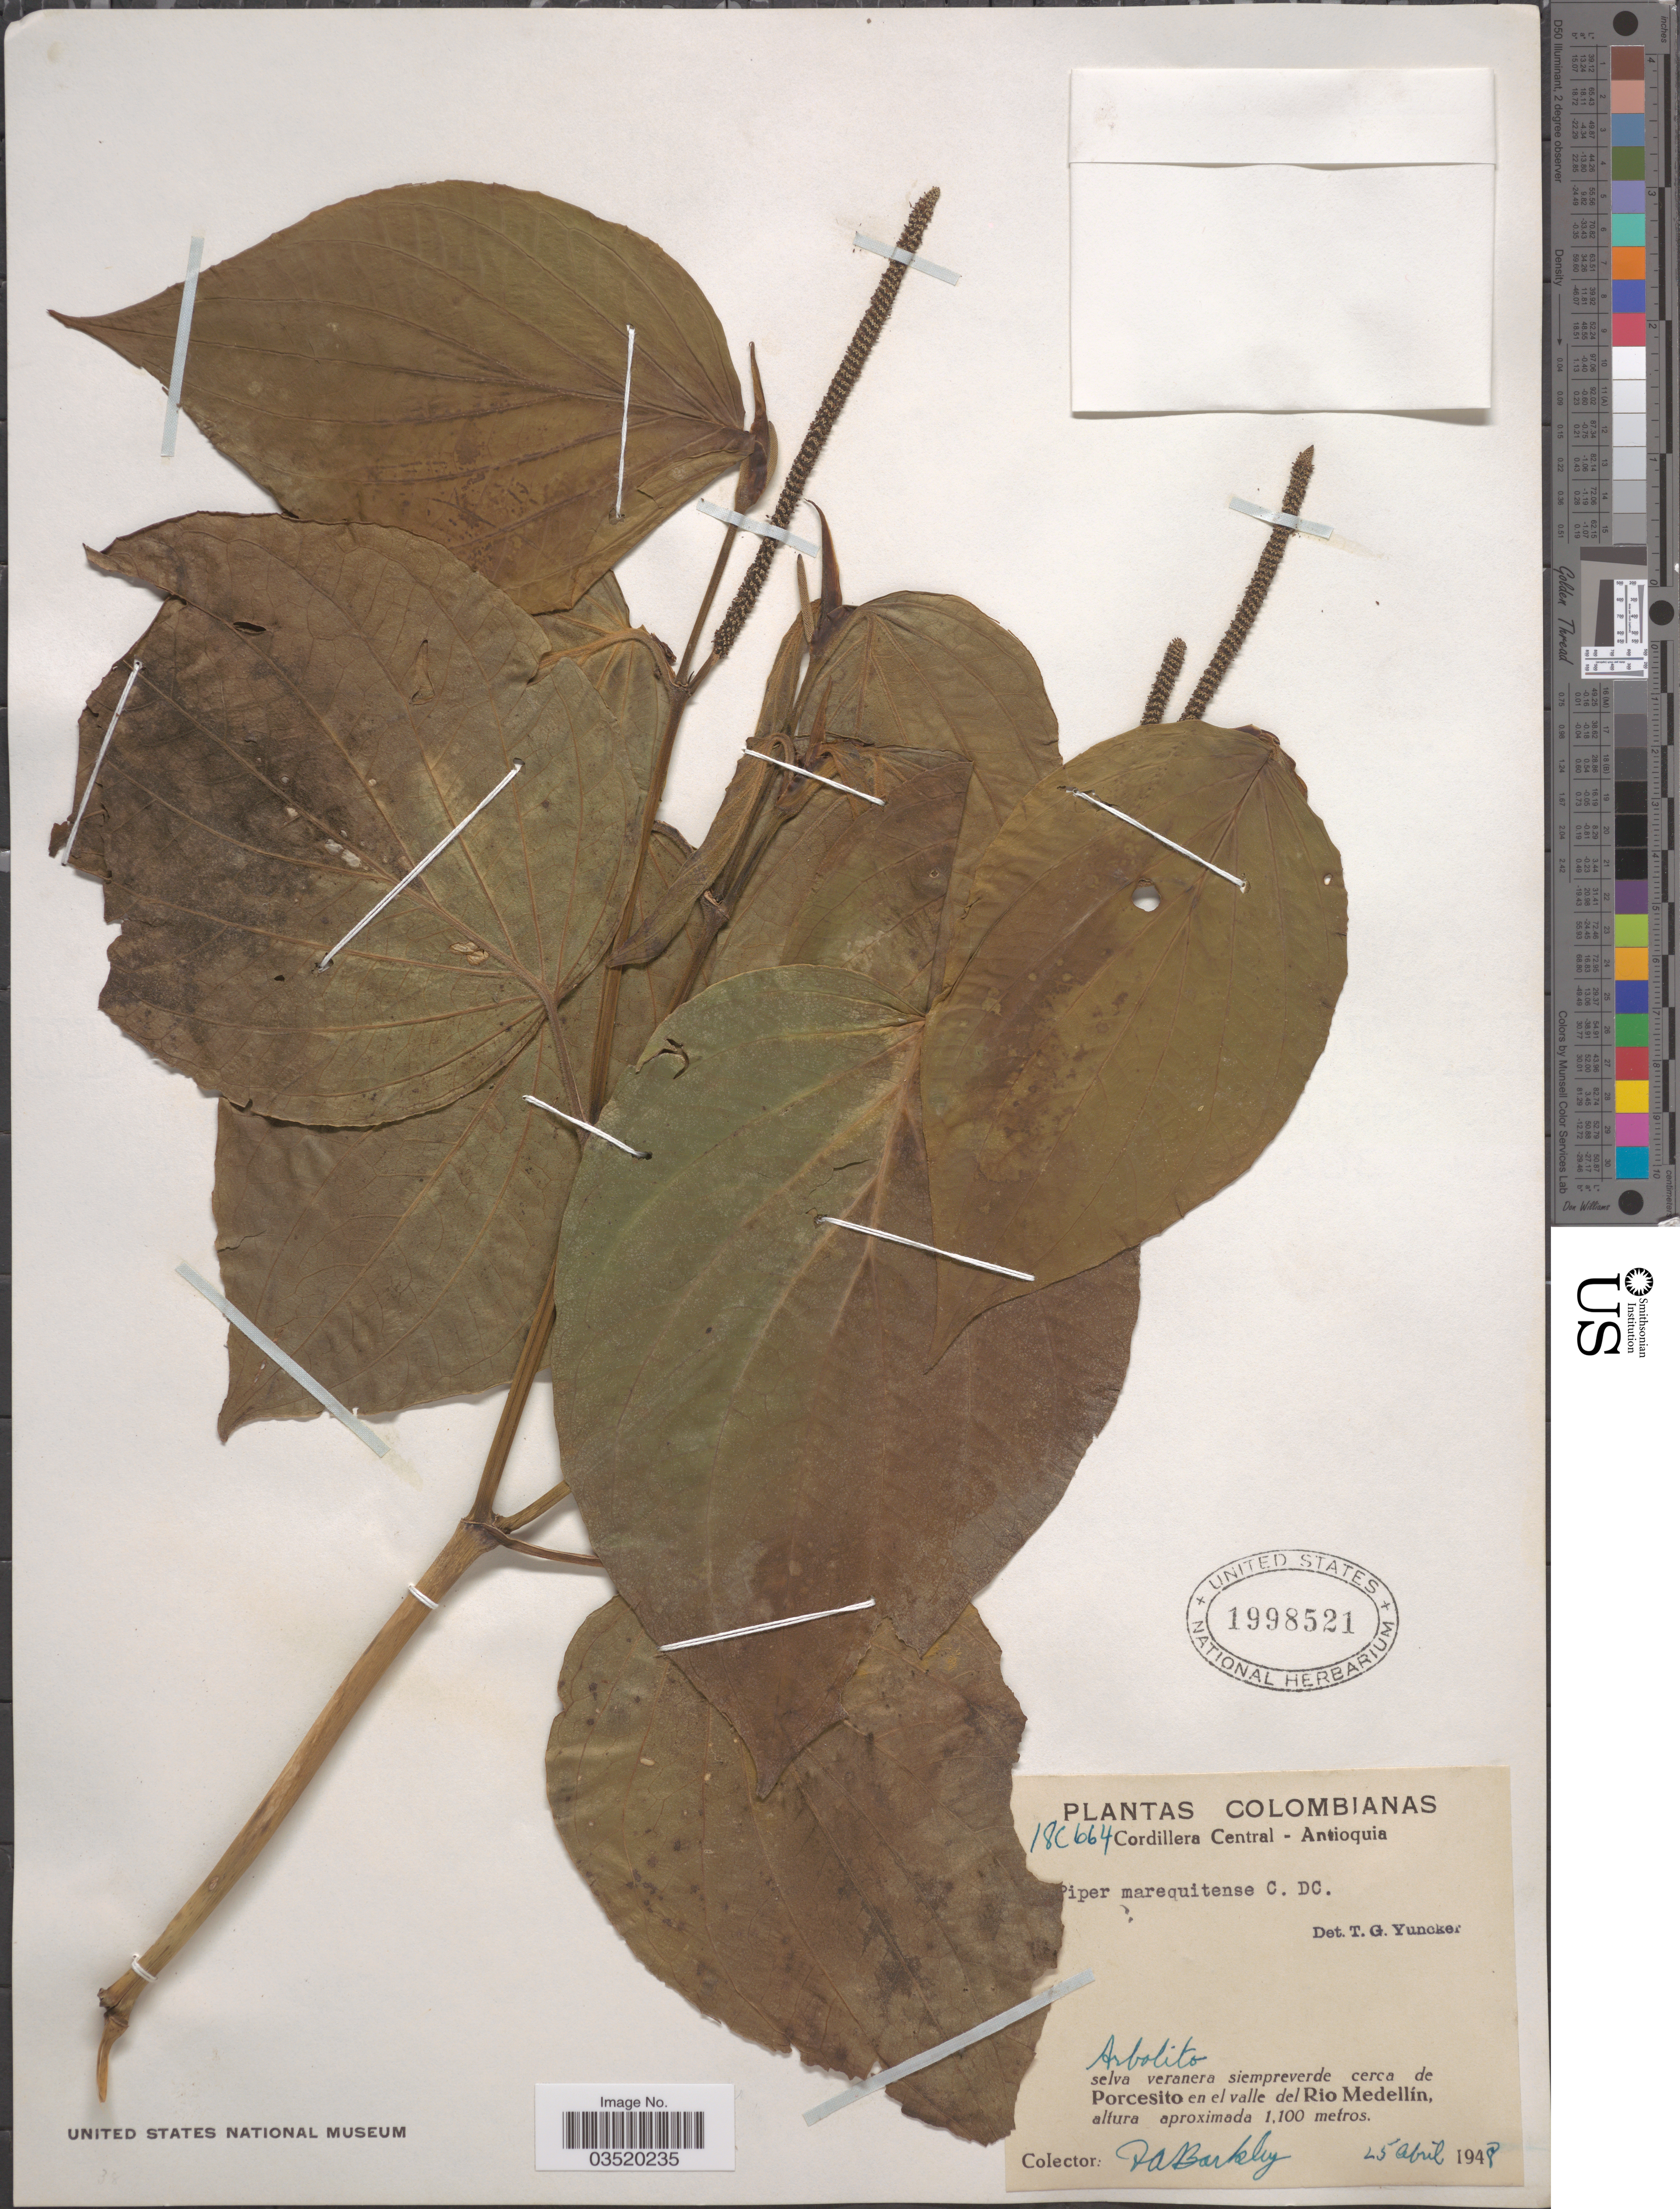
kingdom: Plantae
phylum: Tracheophyta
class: Magnoliopsida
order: Piperales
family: Piperaceae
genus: Piper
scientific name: Piper marequitense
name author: C. DC.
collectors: F. A. Barkley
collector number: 18C664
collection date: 1948-04-25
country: Colombia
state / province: Antioquia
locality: Cordillera Central - Antioquia. Cerca de Porcesito en el valle del Rio Medellín.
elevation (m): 1100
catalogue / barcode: US 1998521